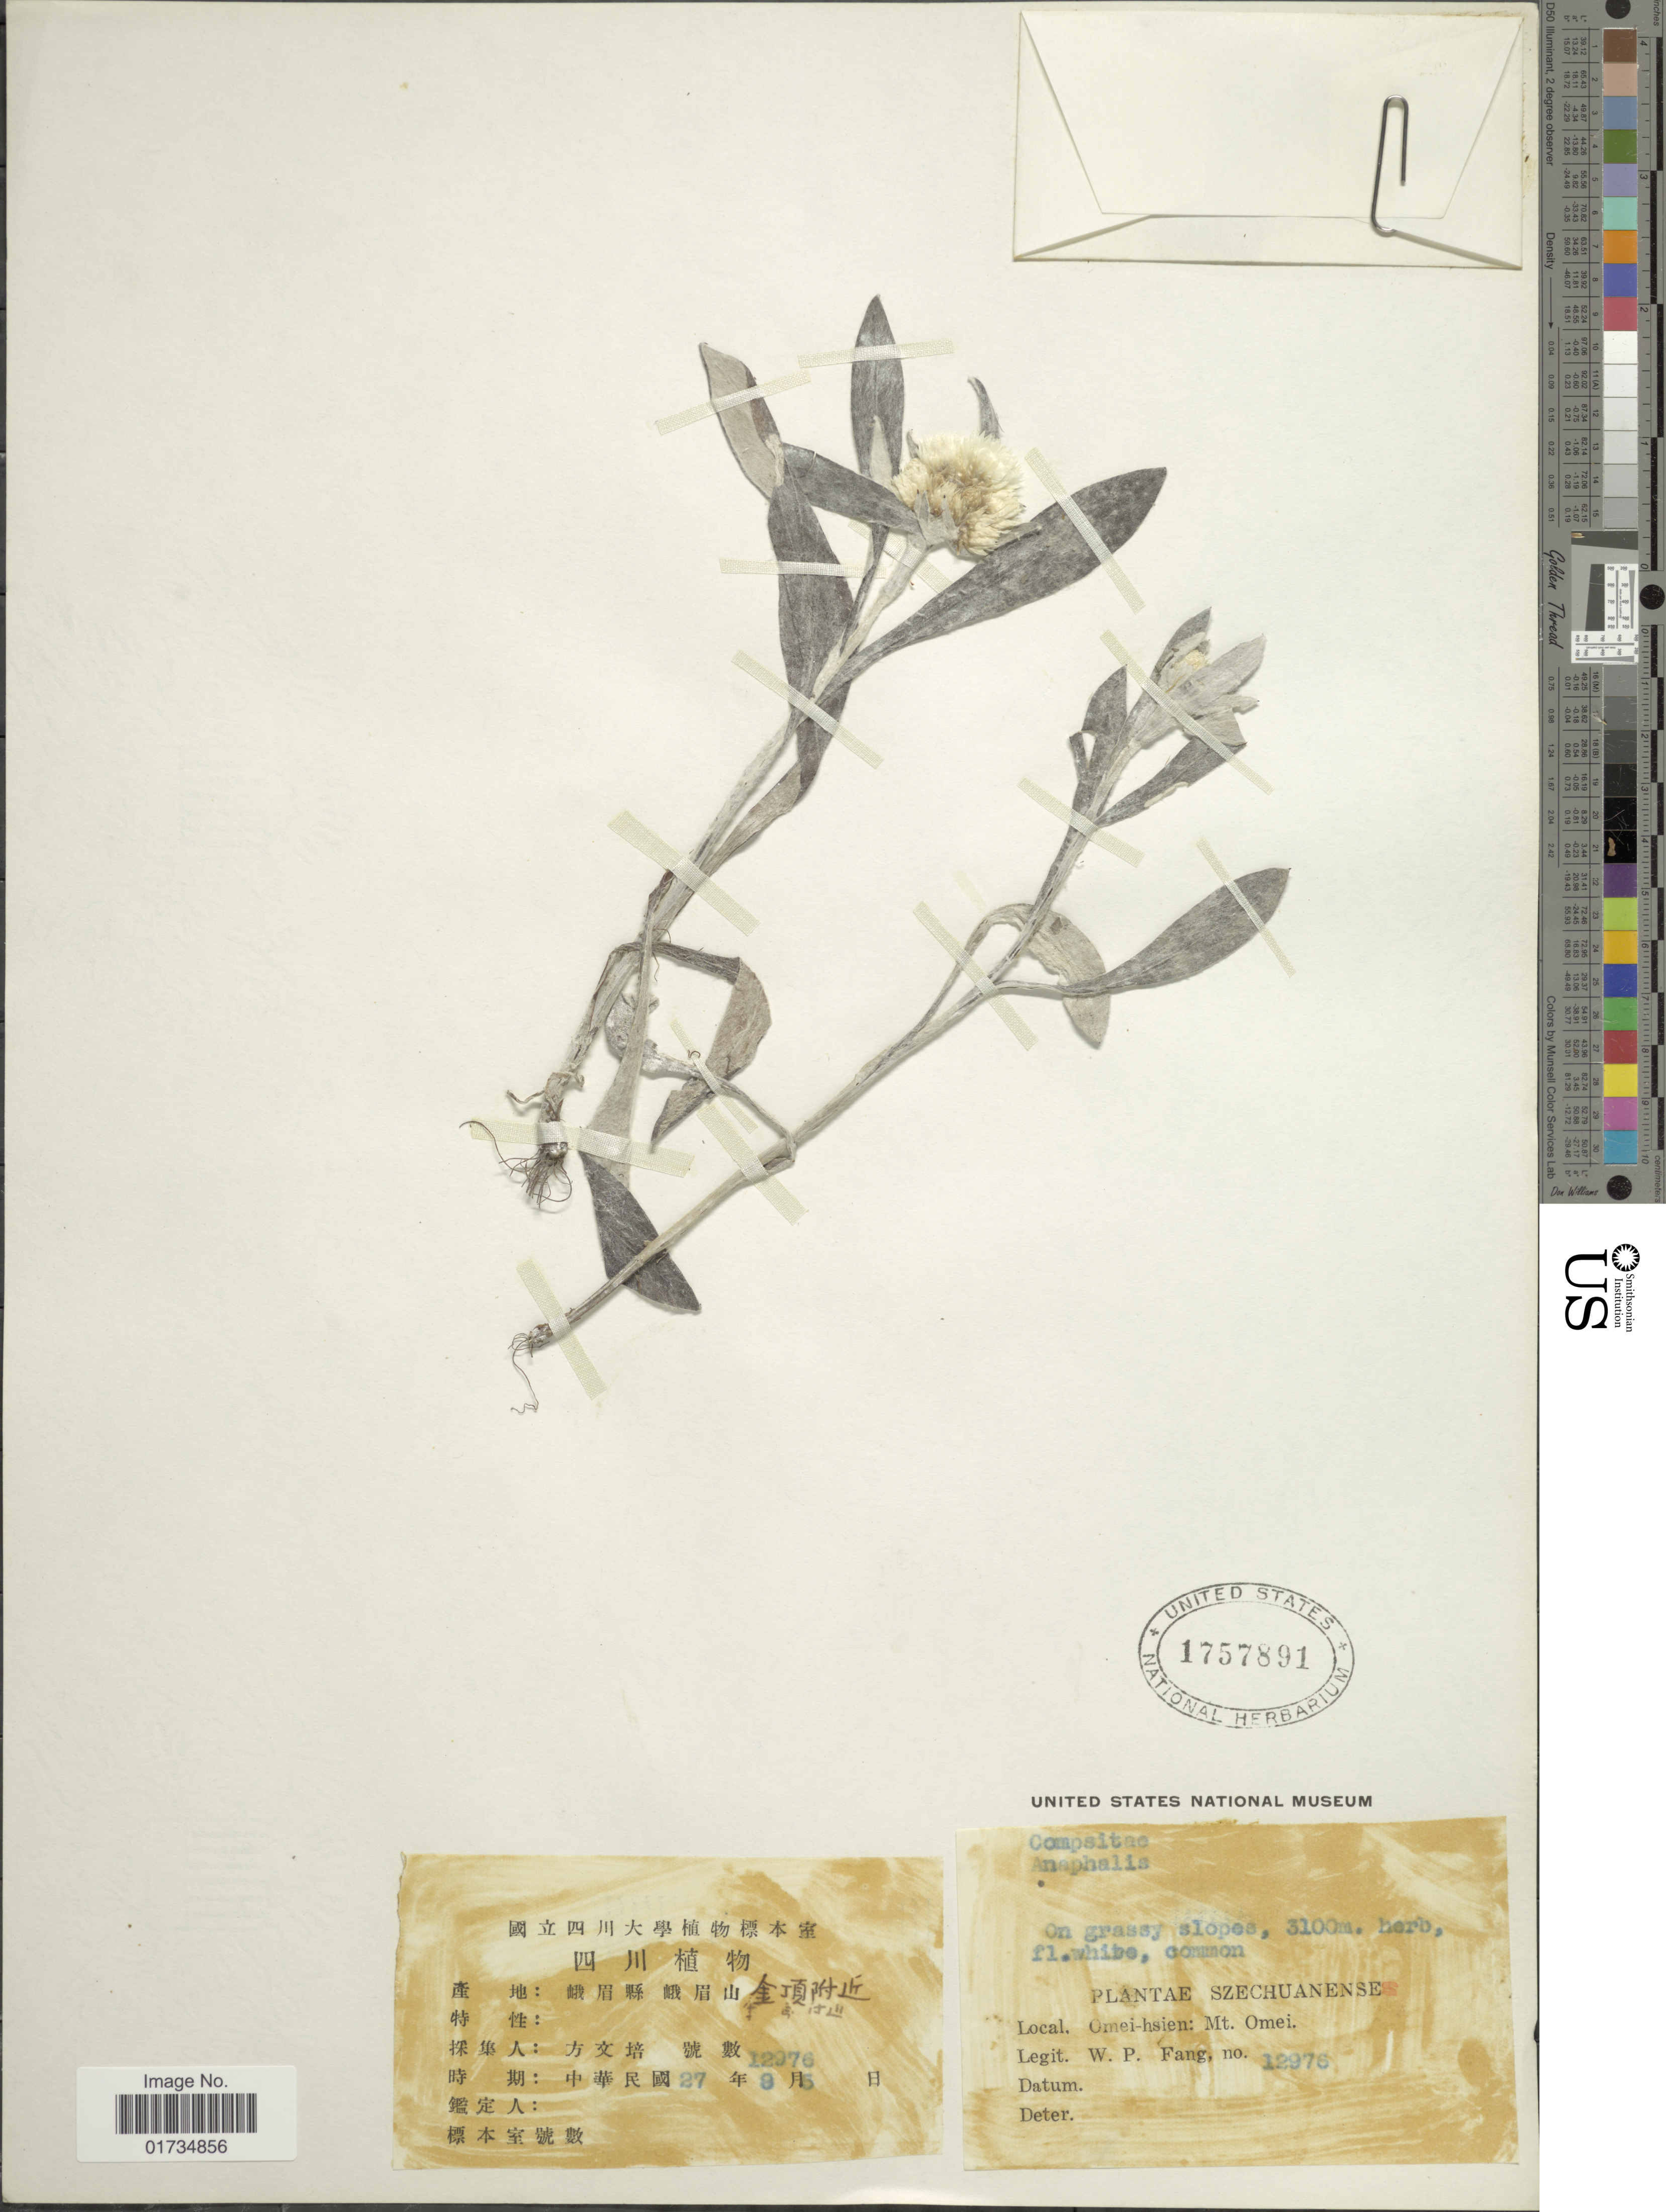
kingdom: Plantae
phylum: Tracheophyta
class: Magnoliopsida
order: Asterales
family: Asteraceae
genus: Anaphalis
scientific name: Anaphalis nepalensis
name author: (Spreng.) Hand.-Mazz.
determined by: Chen, Y. S.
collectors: W. P. Fang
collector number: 12976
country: China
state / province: Sichuan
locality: Szechuanenses. Omei Hsien; Mount Omei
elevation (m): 3100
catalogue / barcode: US 1757891